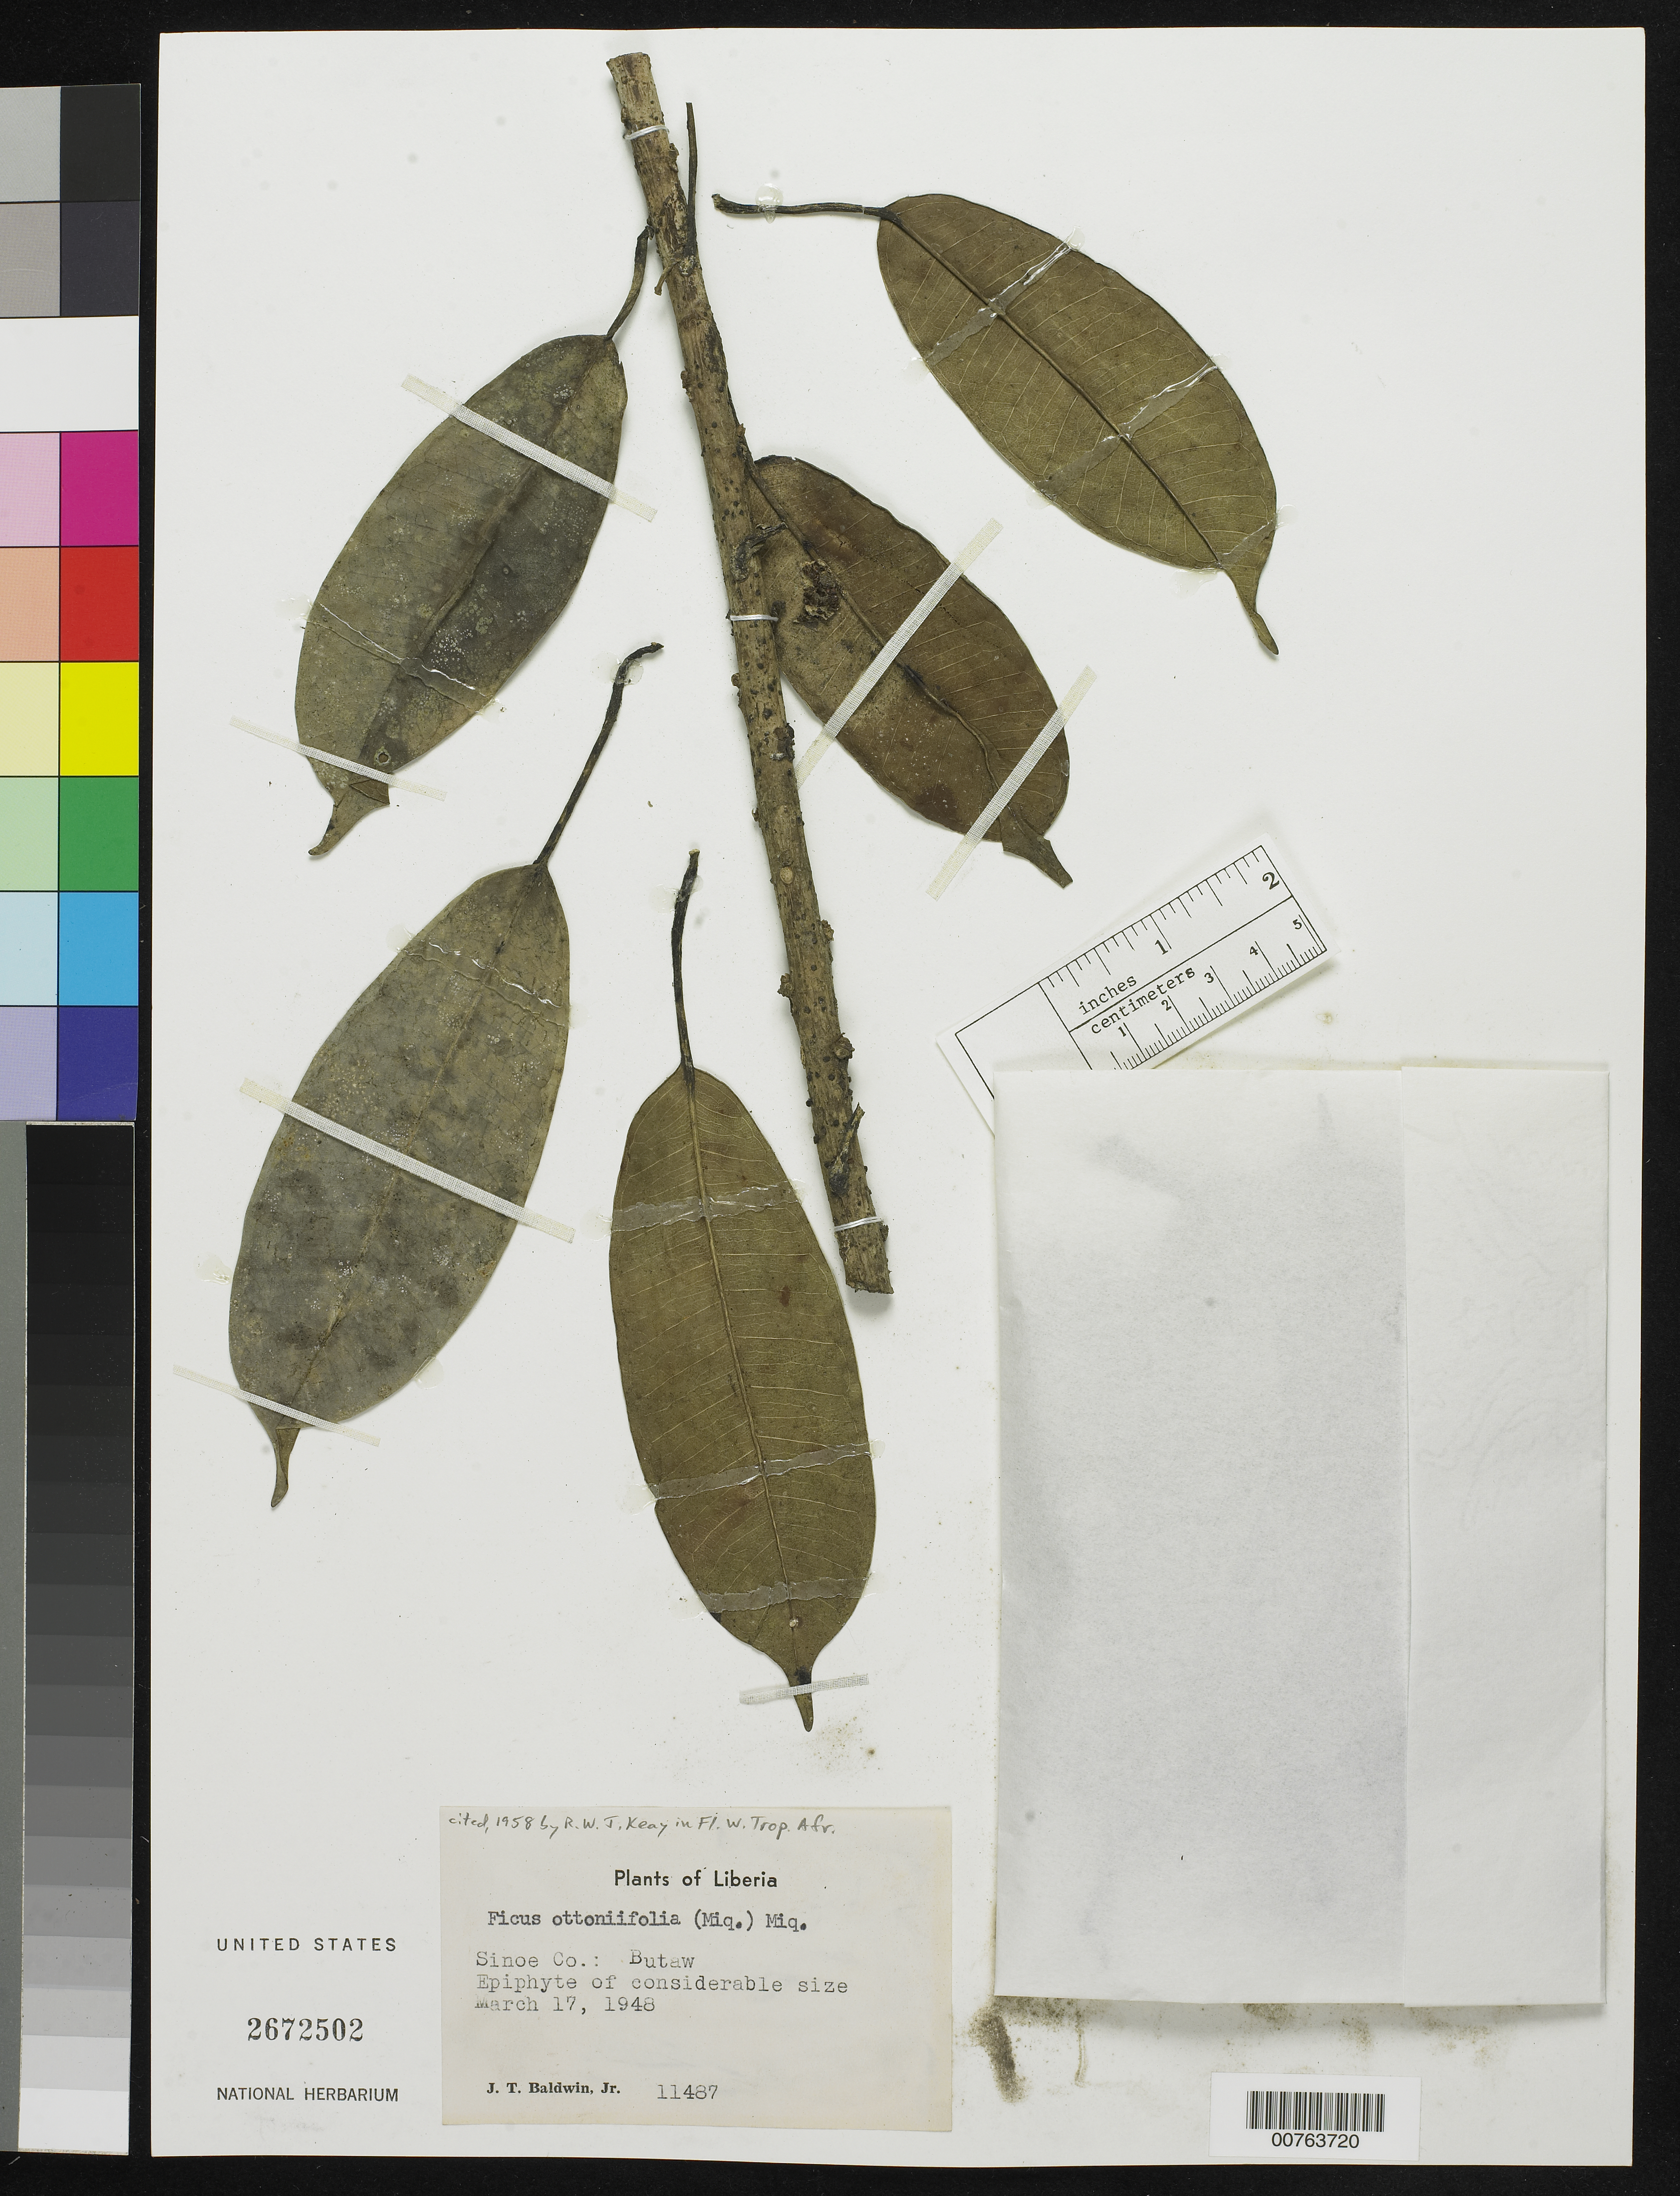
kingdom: Plantae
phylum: Tracheophyta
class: Magnoliopsida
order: Rosales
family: Moraceae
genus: Ficus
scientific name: Ficus ottoniifolia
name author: (Miq.) Miq.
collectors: J. T. Baldwin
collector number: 11487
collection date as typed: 17 Mar 1948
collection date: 1948-03-17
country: Liberia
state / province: Sinoe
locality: Butaw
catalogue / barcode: US 2672502